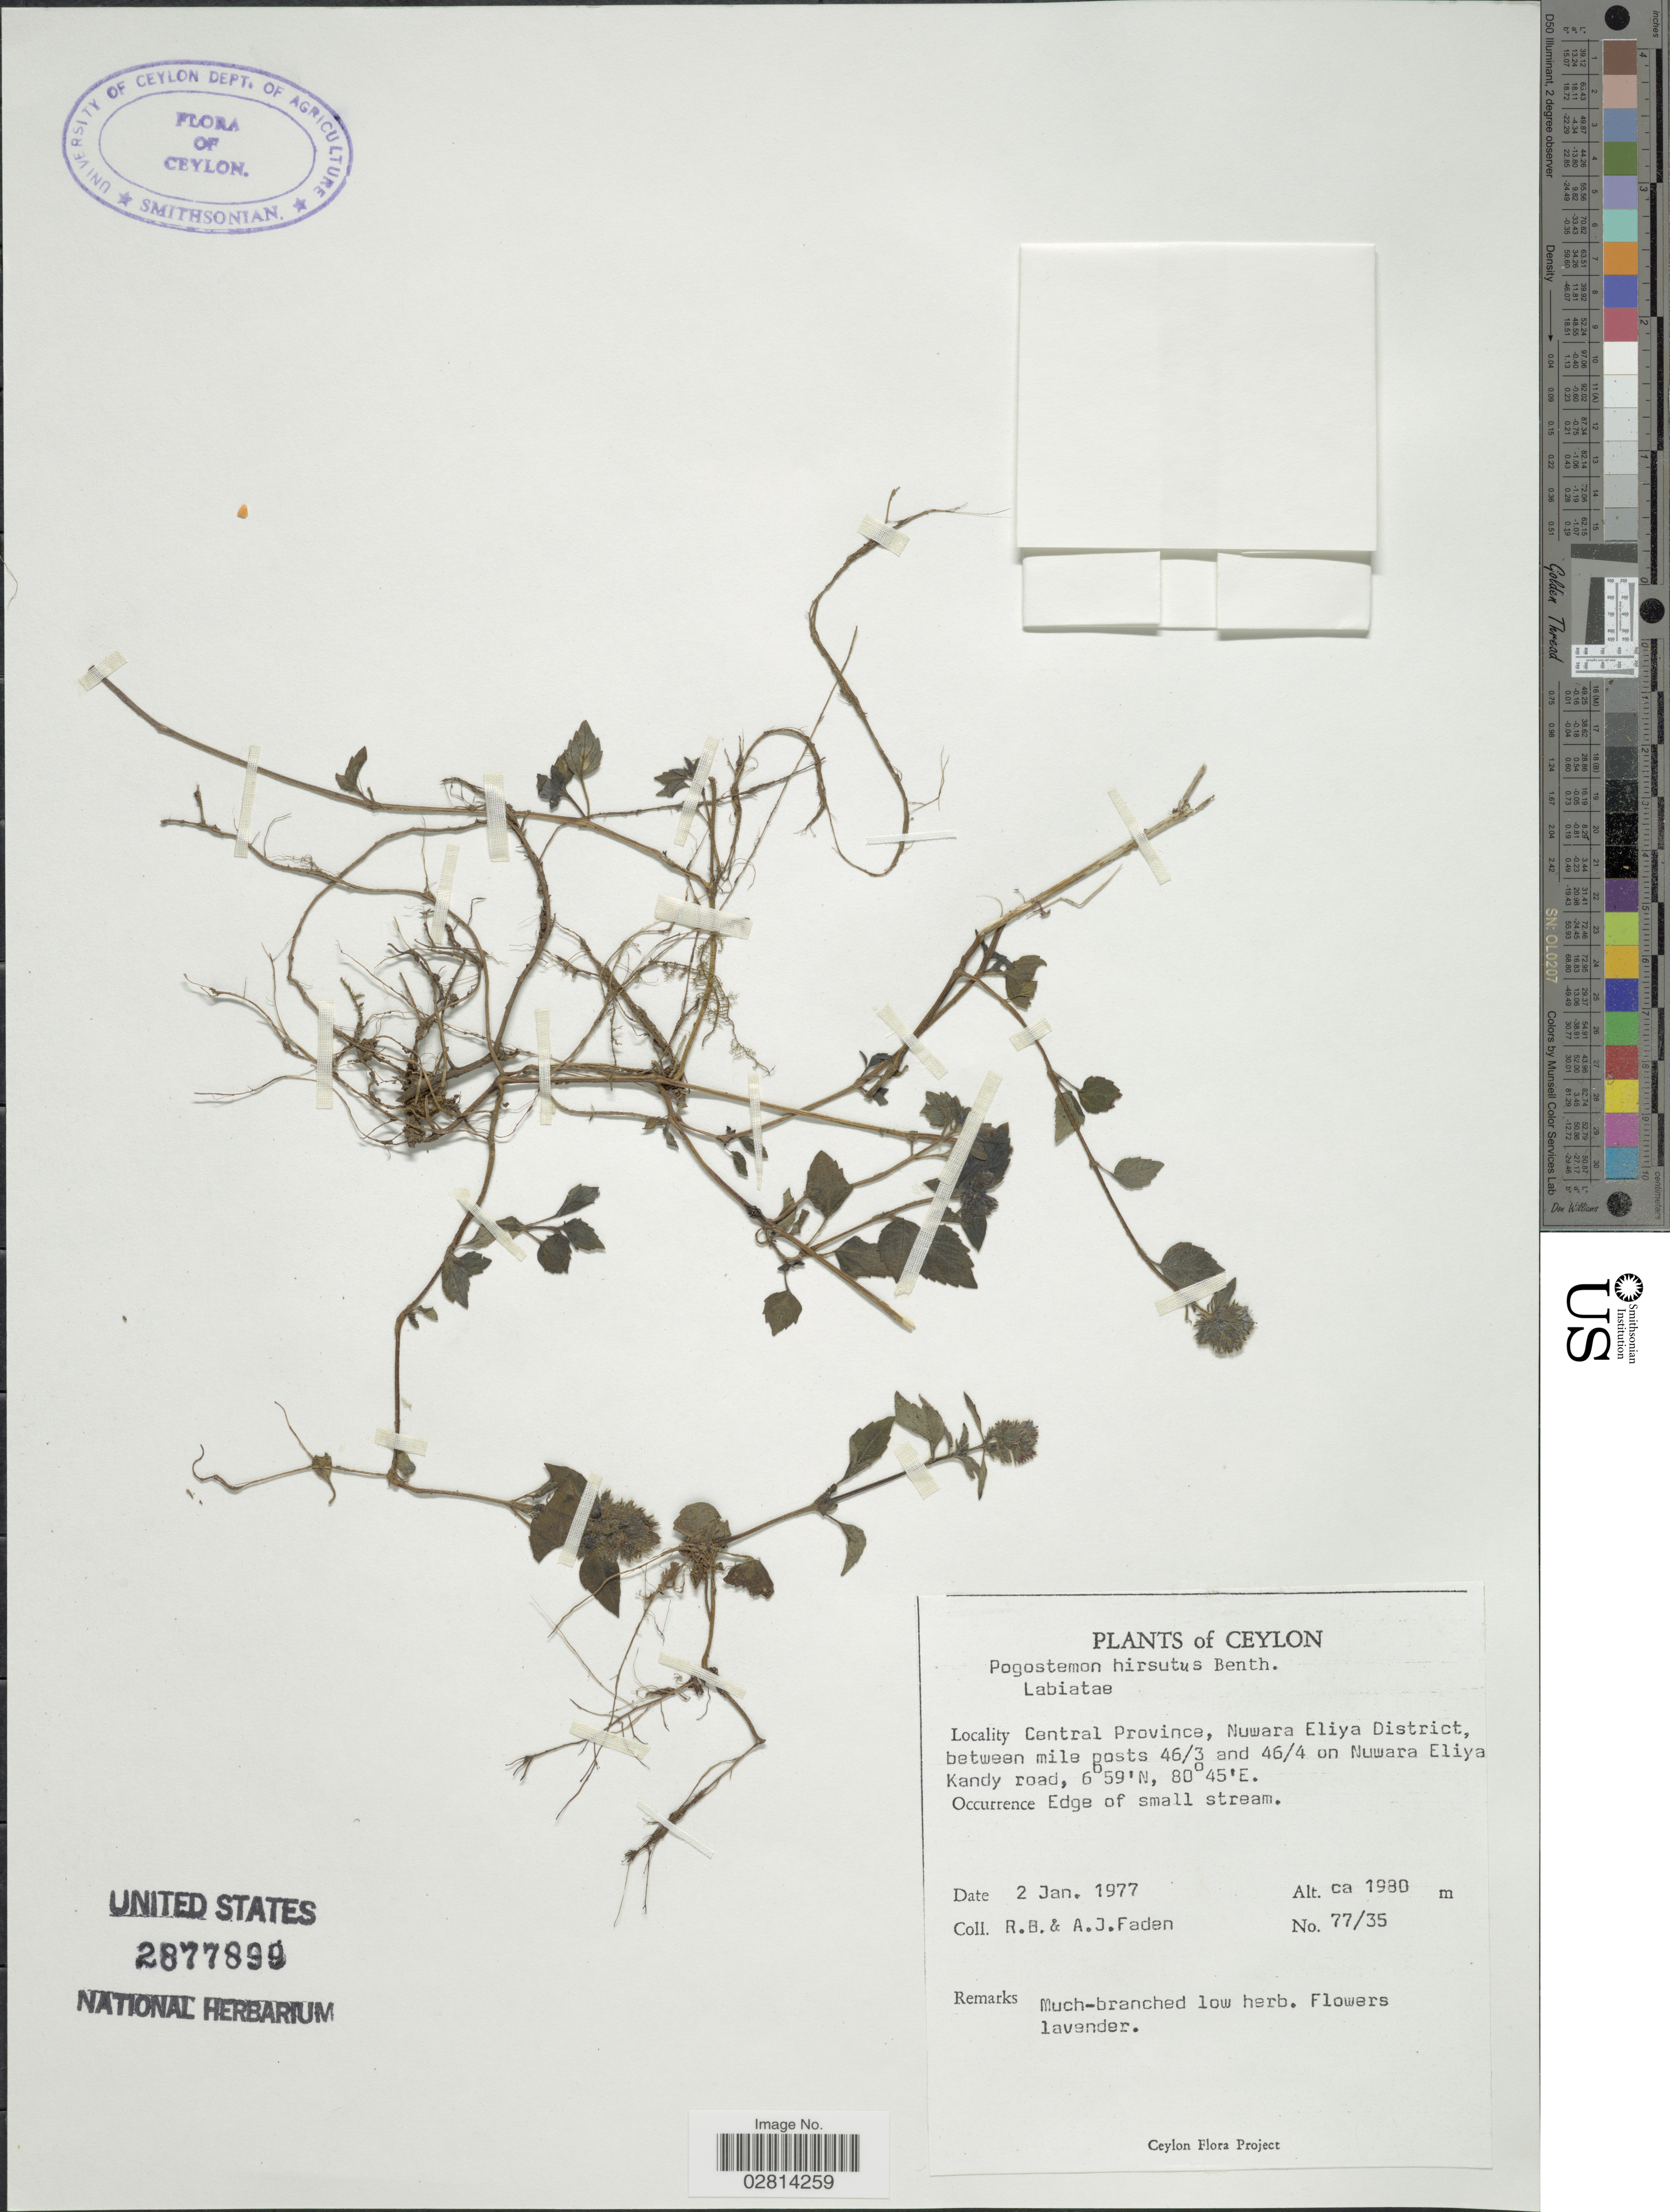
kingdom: Plantae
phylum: Tracheophyta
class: Magnoliopsida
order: Lamiales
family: Lamiaceae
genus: Pogostemon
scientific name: Pogostemon hirsutus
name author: Benth.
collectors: R. B. Faden & A. J. Faden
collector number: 77/35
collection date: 1977-01-02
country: Sri Lanka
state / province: Central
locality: Ceylon. Central Province, Nuwara Eliya District, between mile posts 46/3 and 46/4 on Nuwara Eilya Kandy road.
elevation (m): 1980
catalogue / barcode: US 2877899